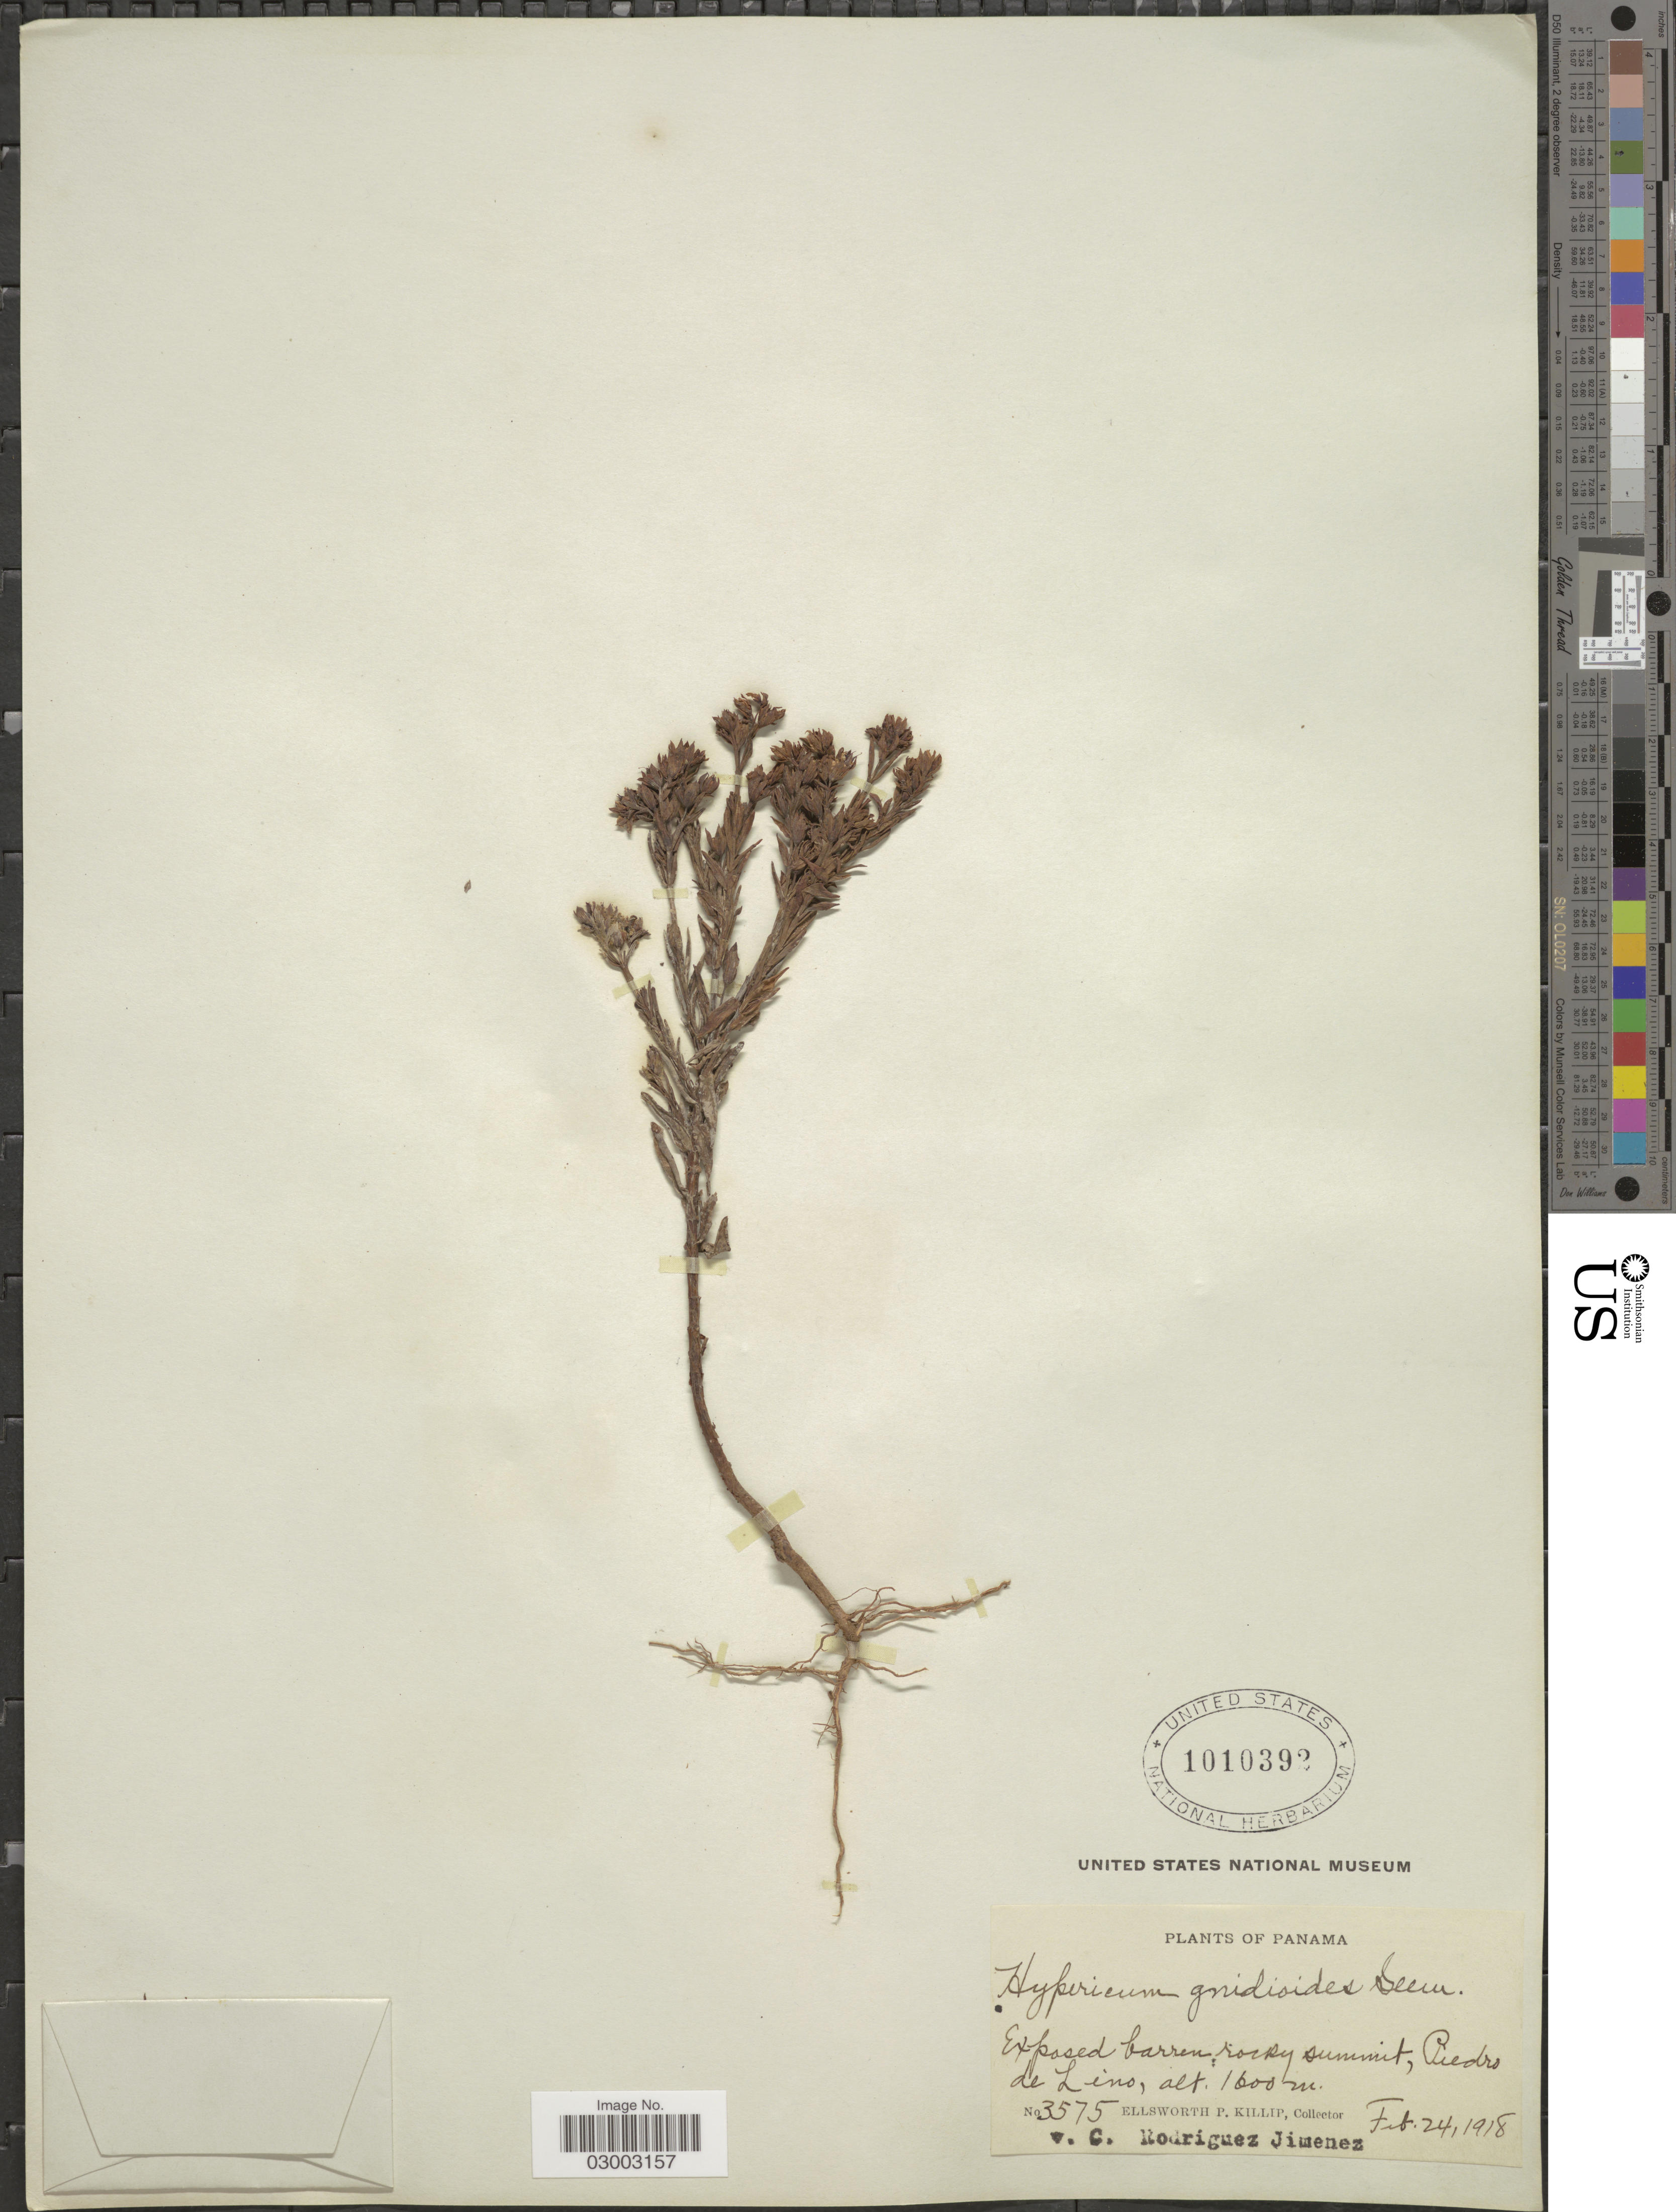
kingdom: Plantae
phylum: Tracheophyta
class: Magnoliopsida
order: Malpighiales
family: Hypericaceae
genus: Hypericum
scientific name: Hypericum gnidioides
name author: Seem.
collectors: E. P. Killip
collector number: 3575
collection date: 1918-02-24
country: Panama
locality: Exposed barren rocky summit, Piedro de Lino.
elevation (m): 1600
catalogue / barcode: US 1010392